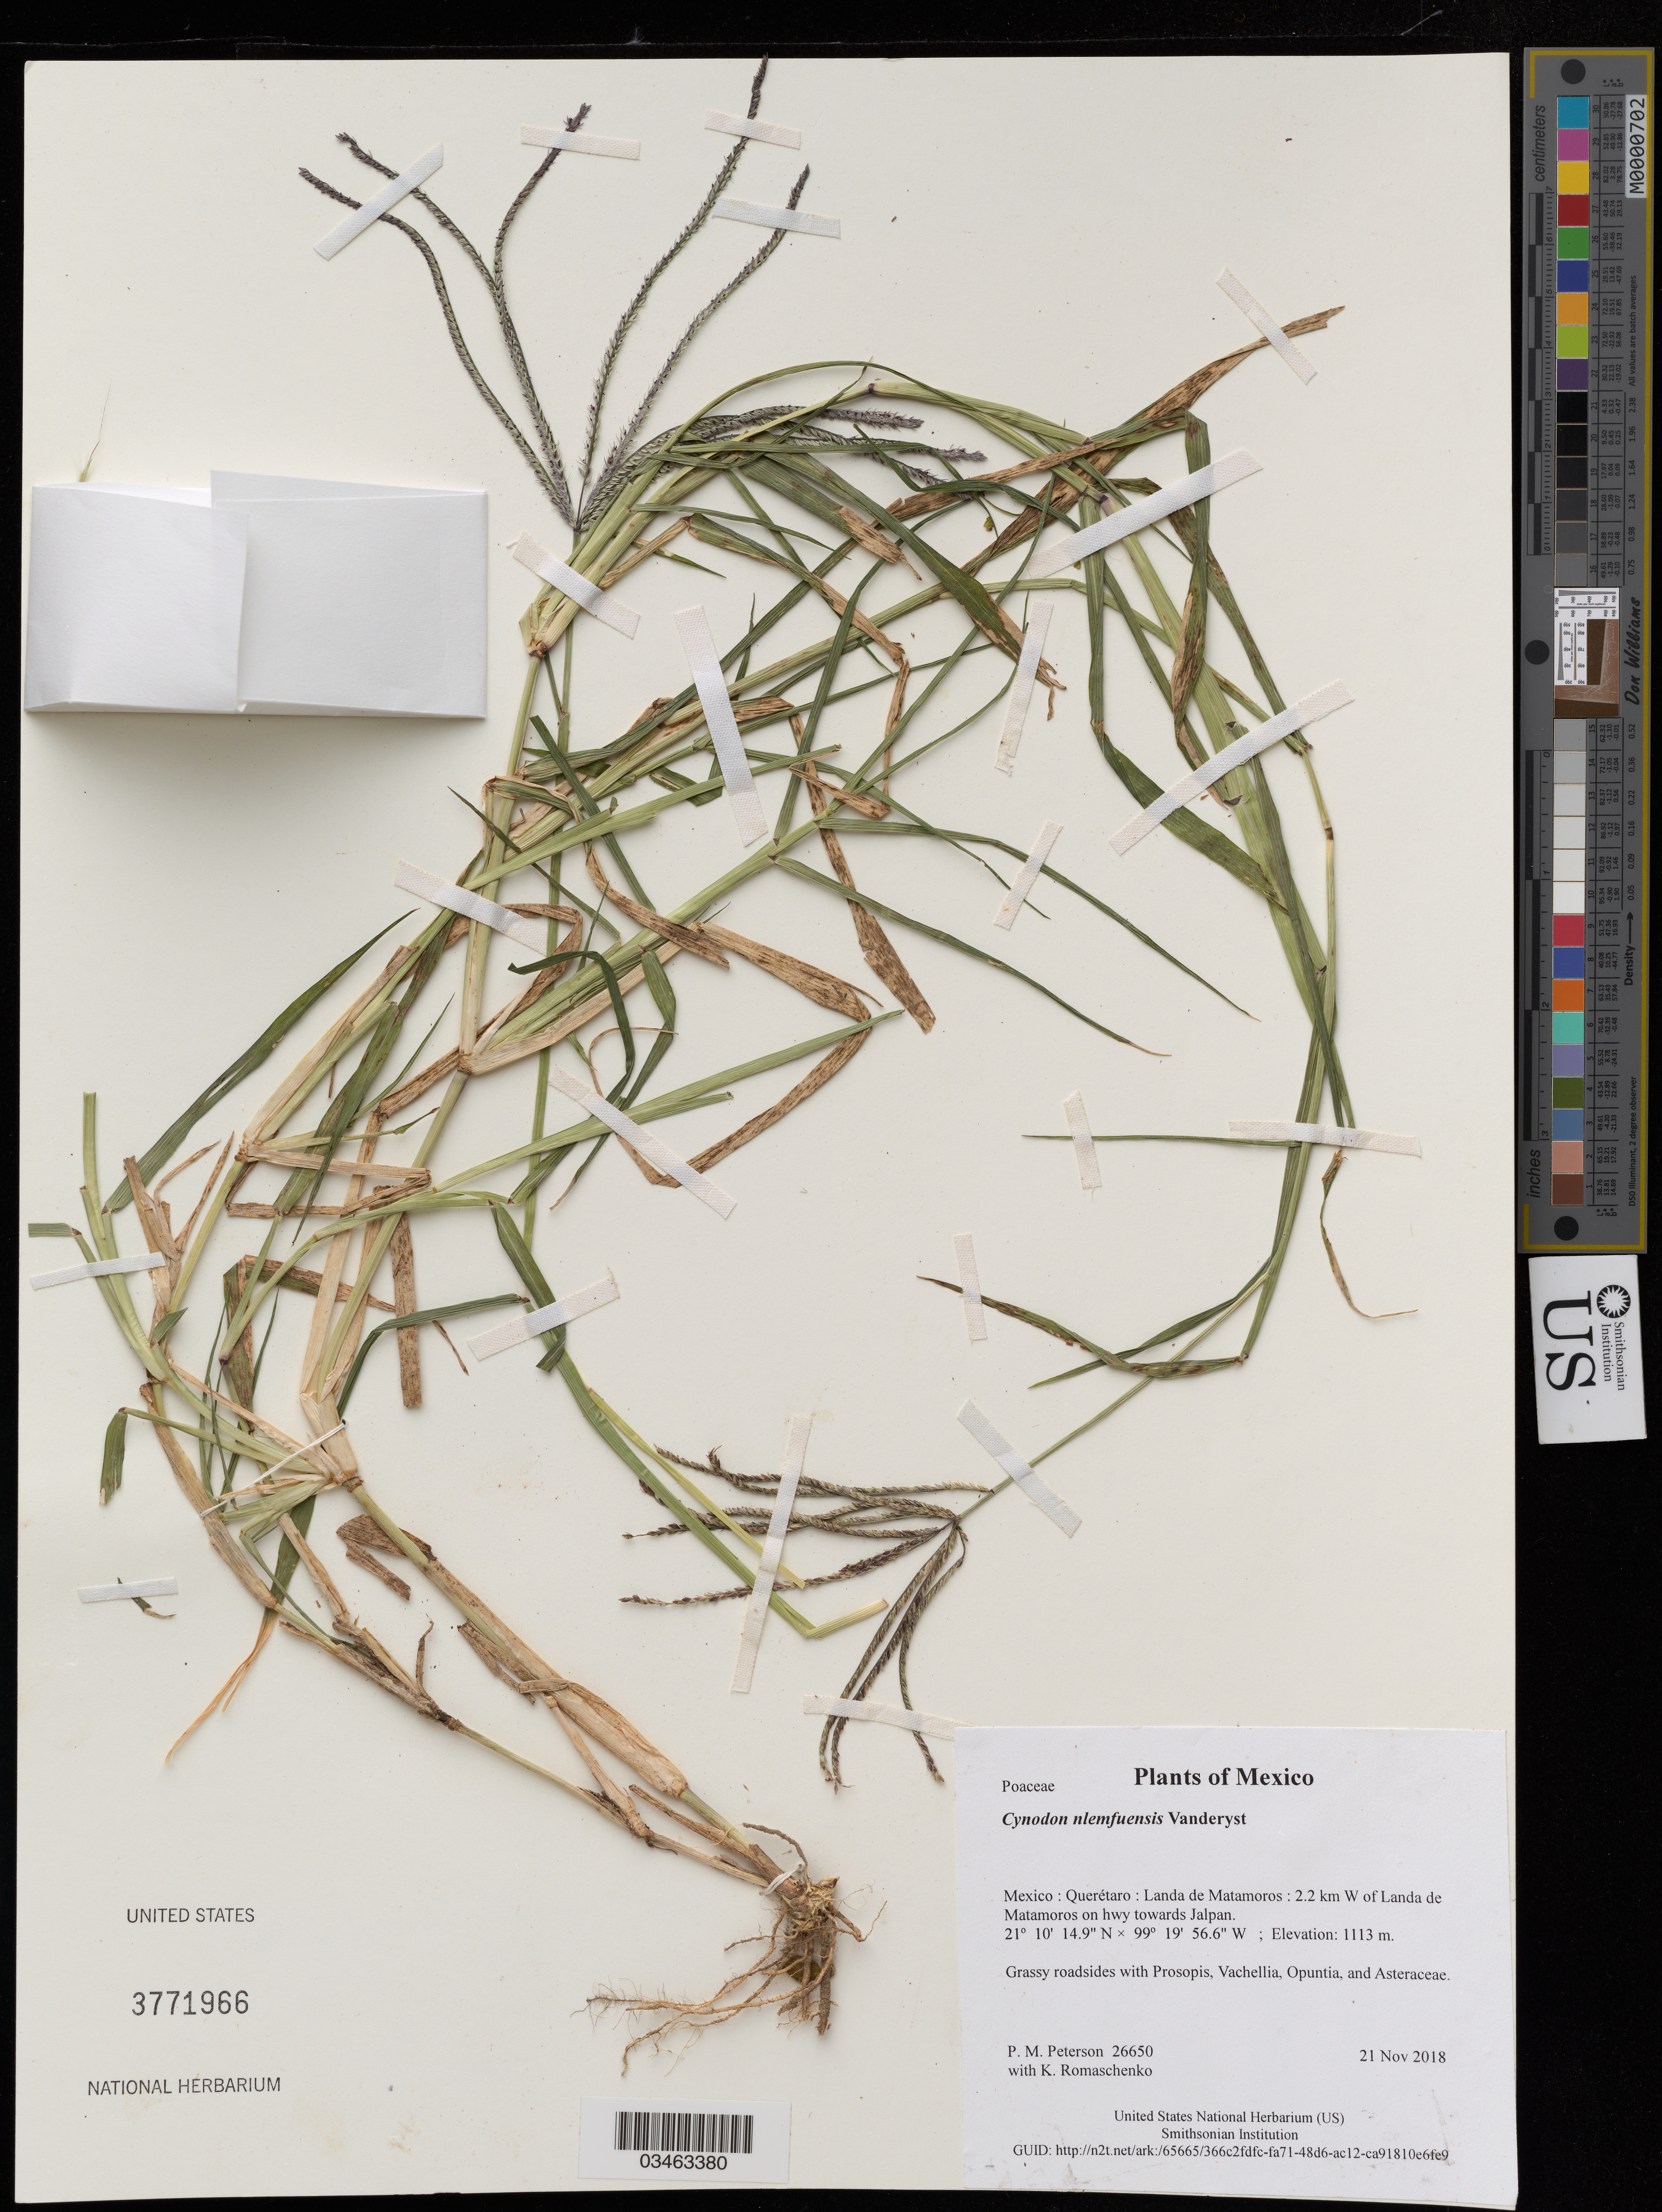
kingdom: Plantae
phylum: Tracheophyta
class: Liliopsida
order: Poales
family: Poaceae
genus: Cynodon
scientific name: Cynodon nlemfuensis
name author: Vanderyst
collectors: P. M. Peterson & K. Romaschenko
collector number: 26650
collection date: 2018-11-21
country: Mexico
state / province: Querétaro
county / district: Landa de Matamoros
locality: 2.2 km W of Landa de Matamoros on hwy towards Jalpan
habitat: Grassy roadsides with Prosopis, Vachellia, Opuntia, and Asteraceae.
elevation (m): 1113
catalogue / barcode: US 3771966